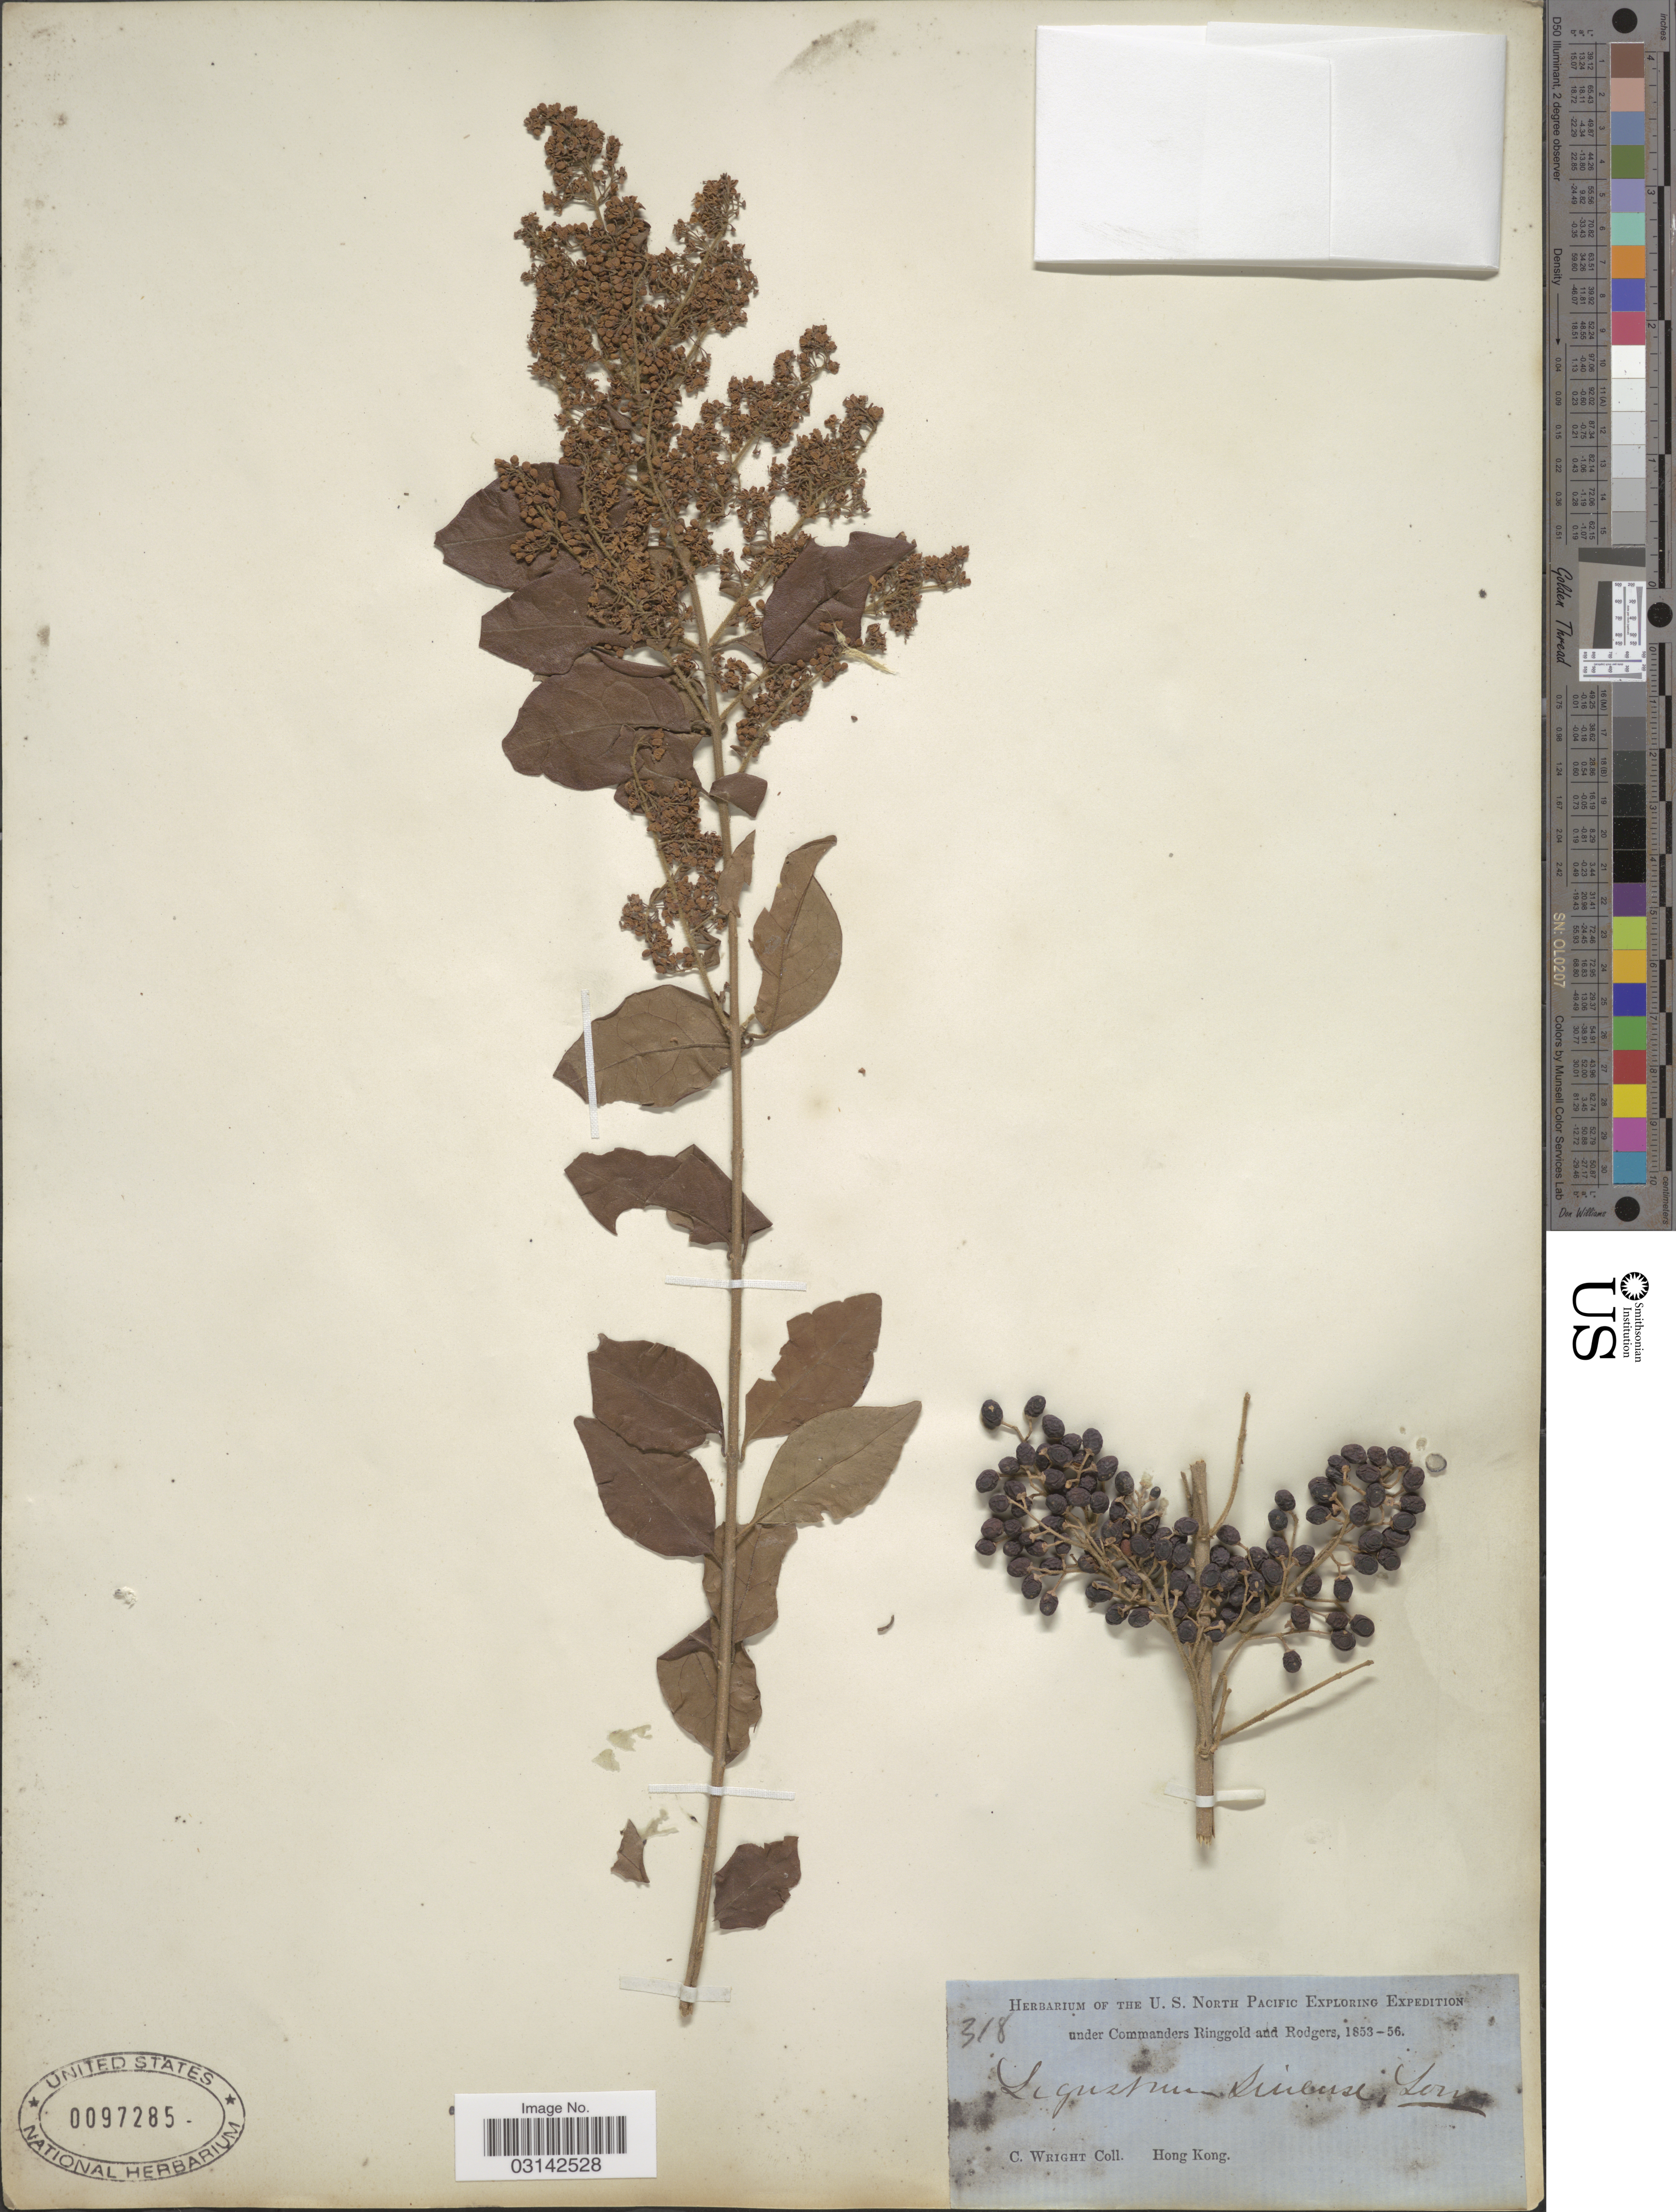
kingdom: Plantae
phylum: Tracheophyta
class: Magnoliopsida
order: Lamiales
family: Oleaceae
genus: Ligustrum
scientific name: Ligustrum sinense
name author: Lour.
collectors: C. Wright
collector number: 318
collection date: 1853/1856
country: China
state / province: Hong Kong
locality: U.S. North Pacific.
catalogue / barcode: US 97285